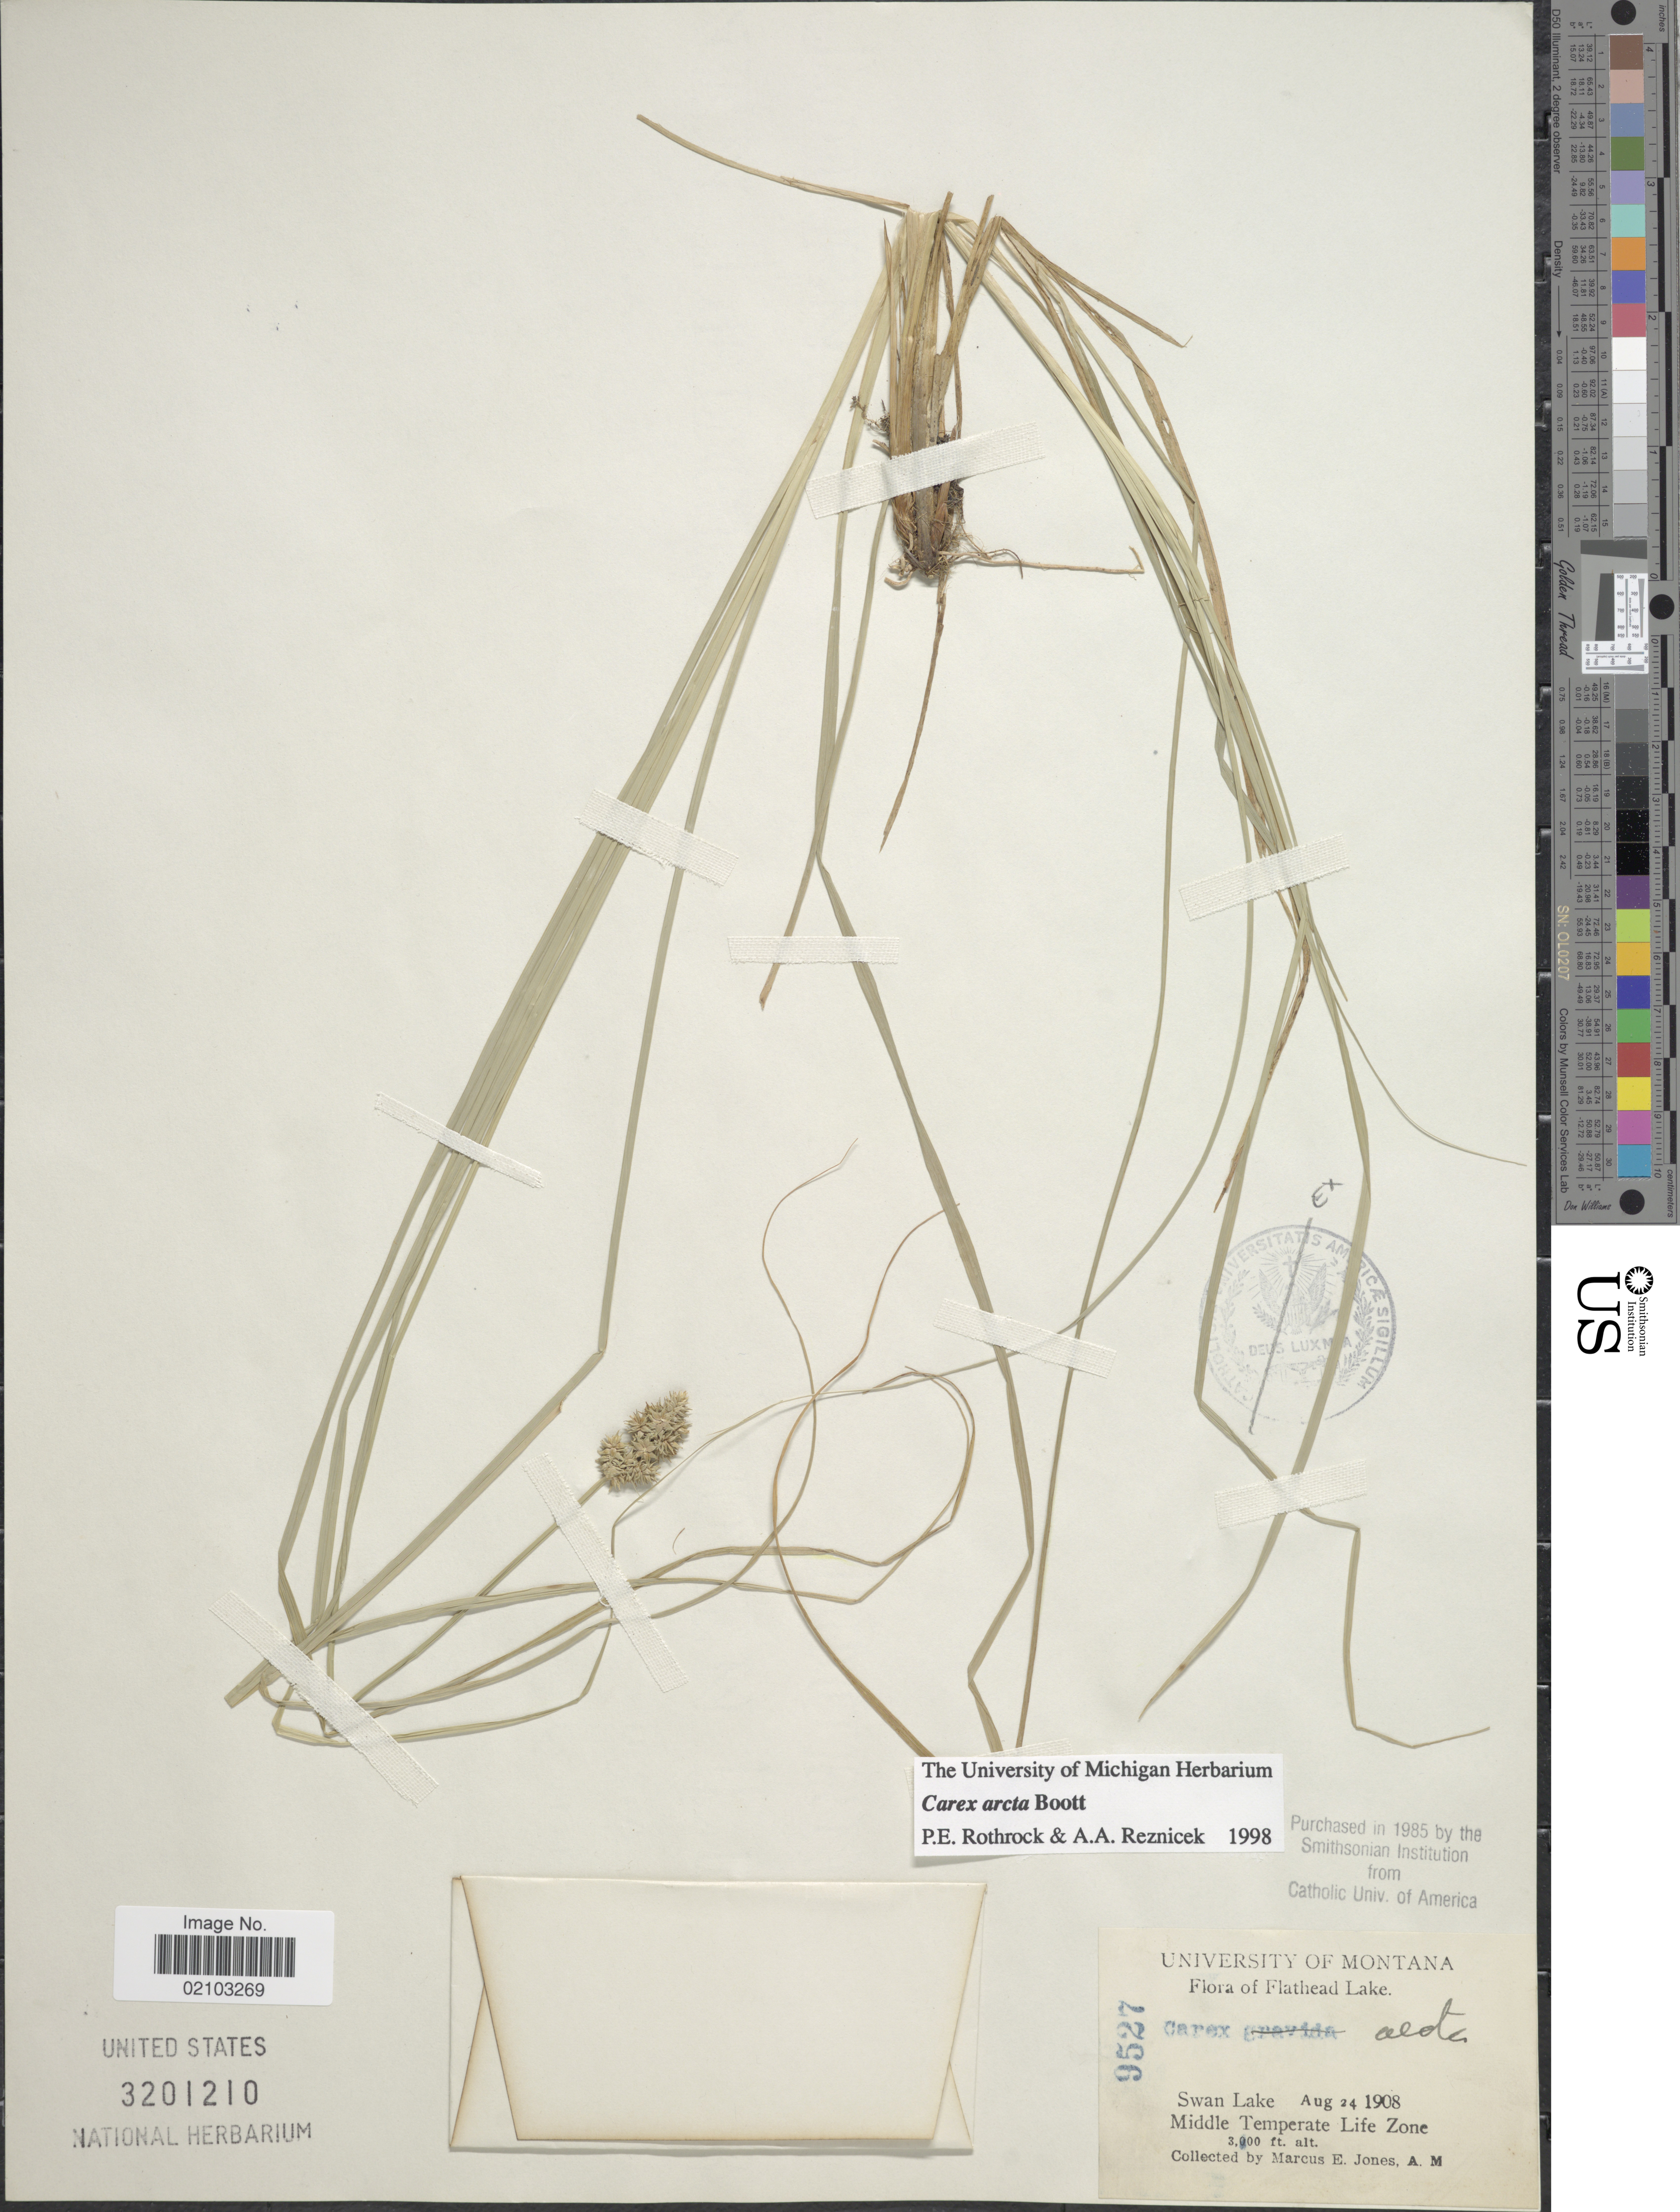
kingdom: Plantae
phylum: Tracheophyta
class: Liliopsida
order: Poales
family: Cyperaceae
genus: Carex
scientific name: Carex arcta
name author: Boott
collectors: M. E. Jones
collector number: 9527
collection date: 1908-08-24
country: United States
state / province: Montana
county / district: Lake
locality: Flathead Lake. Swan Lake.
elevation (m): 914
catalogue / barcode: US 3201210